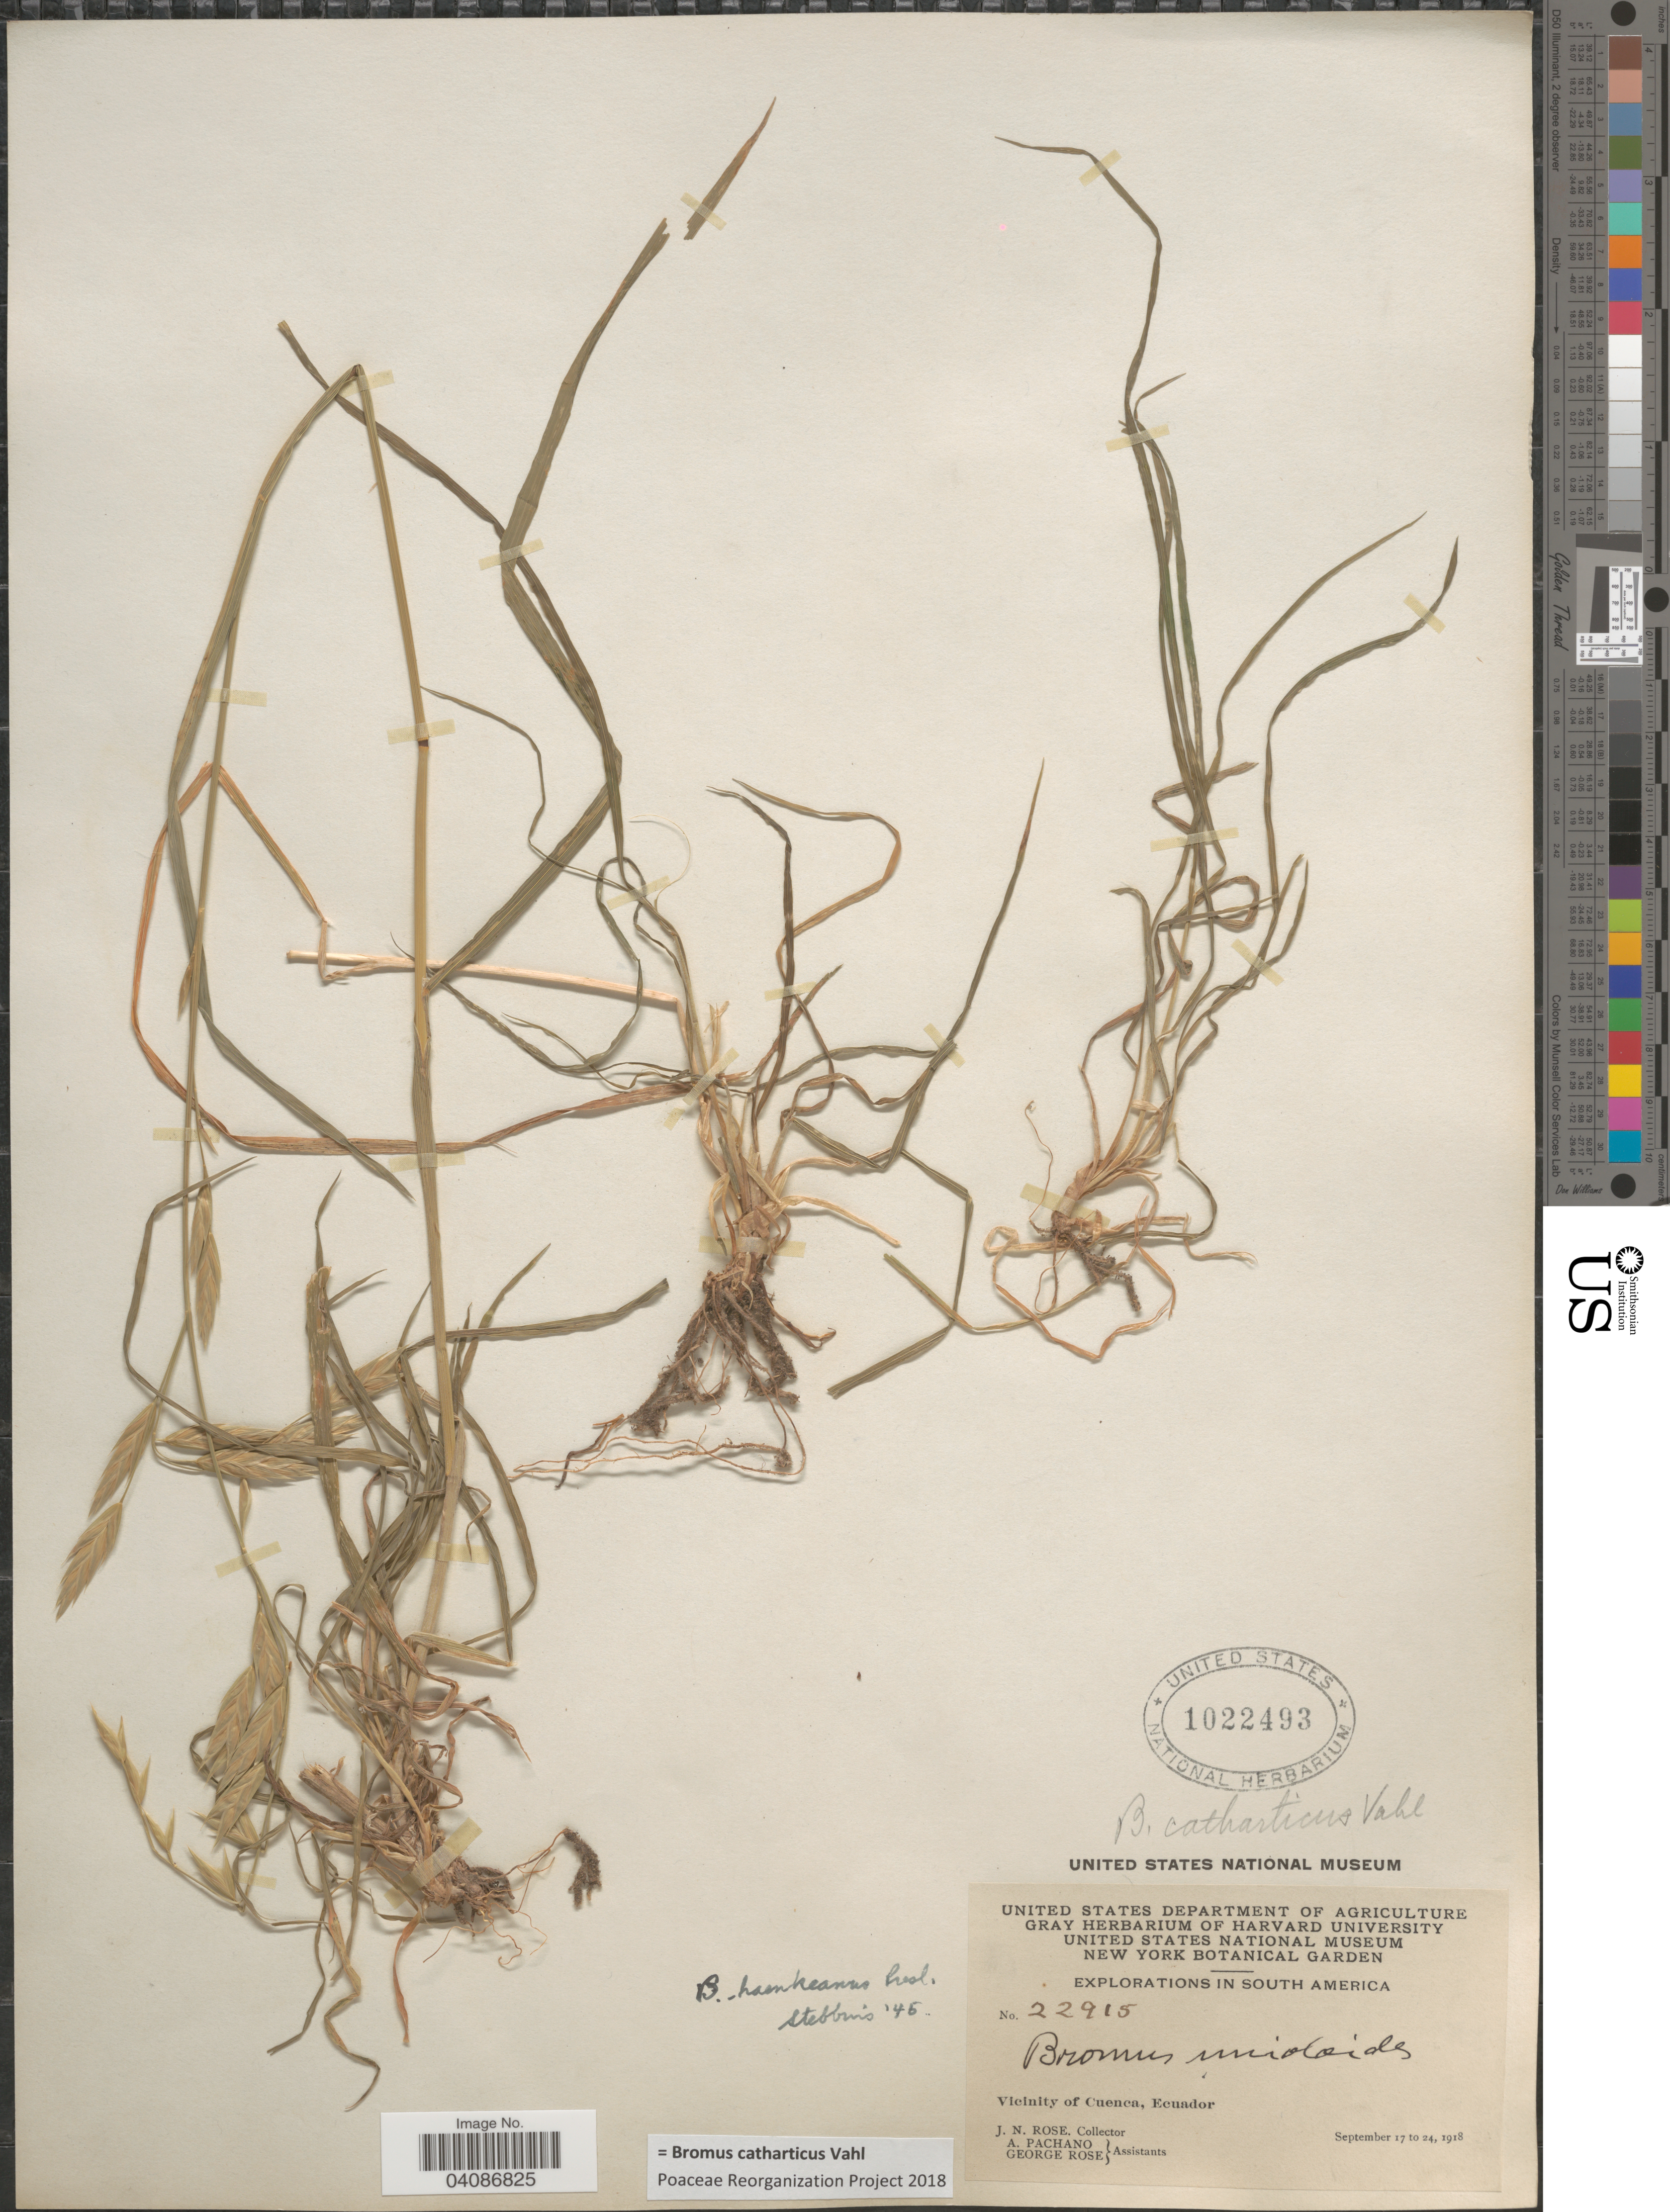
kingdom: Plantae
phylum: Tracheophyta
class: Liliopsida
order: Poales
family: Poaceae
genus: Bromus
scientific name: Bromus catharticus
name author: Vahl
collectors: J. N. Rose, A. Pachano & G. Rose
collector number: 22915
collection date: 1918-09-17/1918-09-24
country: Ecuador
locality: Explorations in South America. Vicinity of Cuenca.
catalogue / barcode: US 1022493